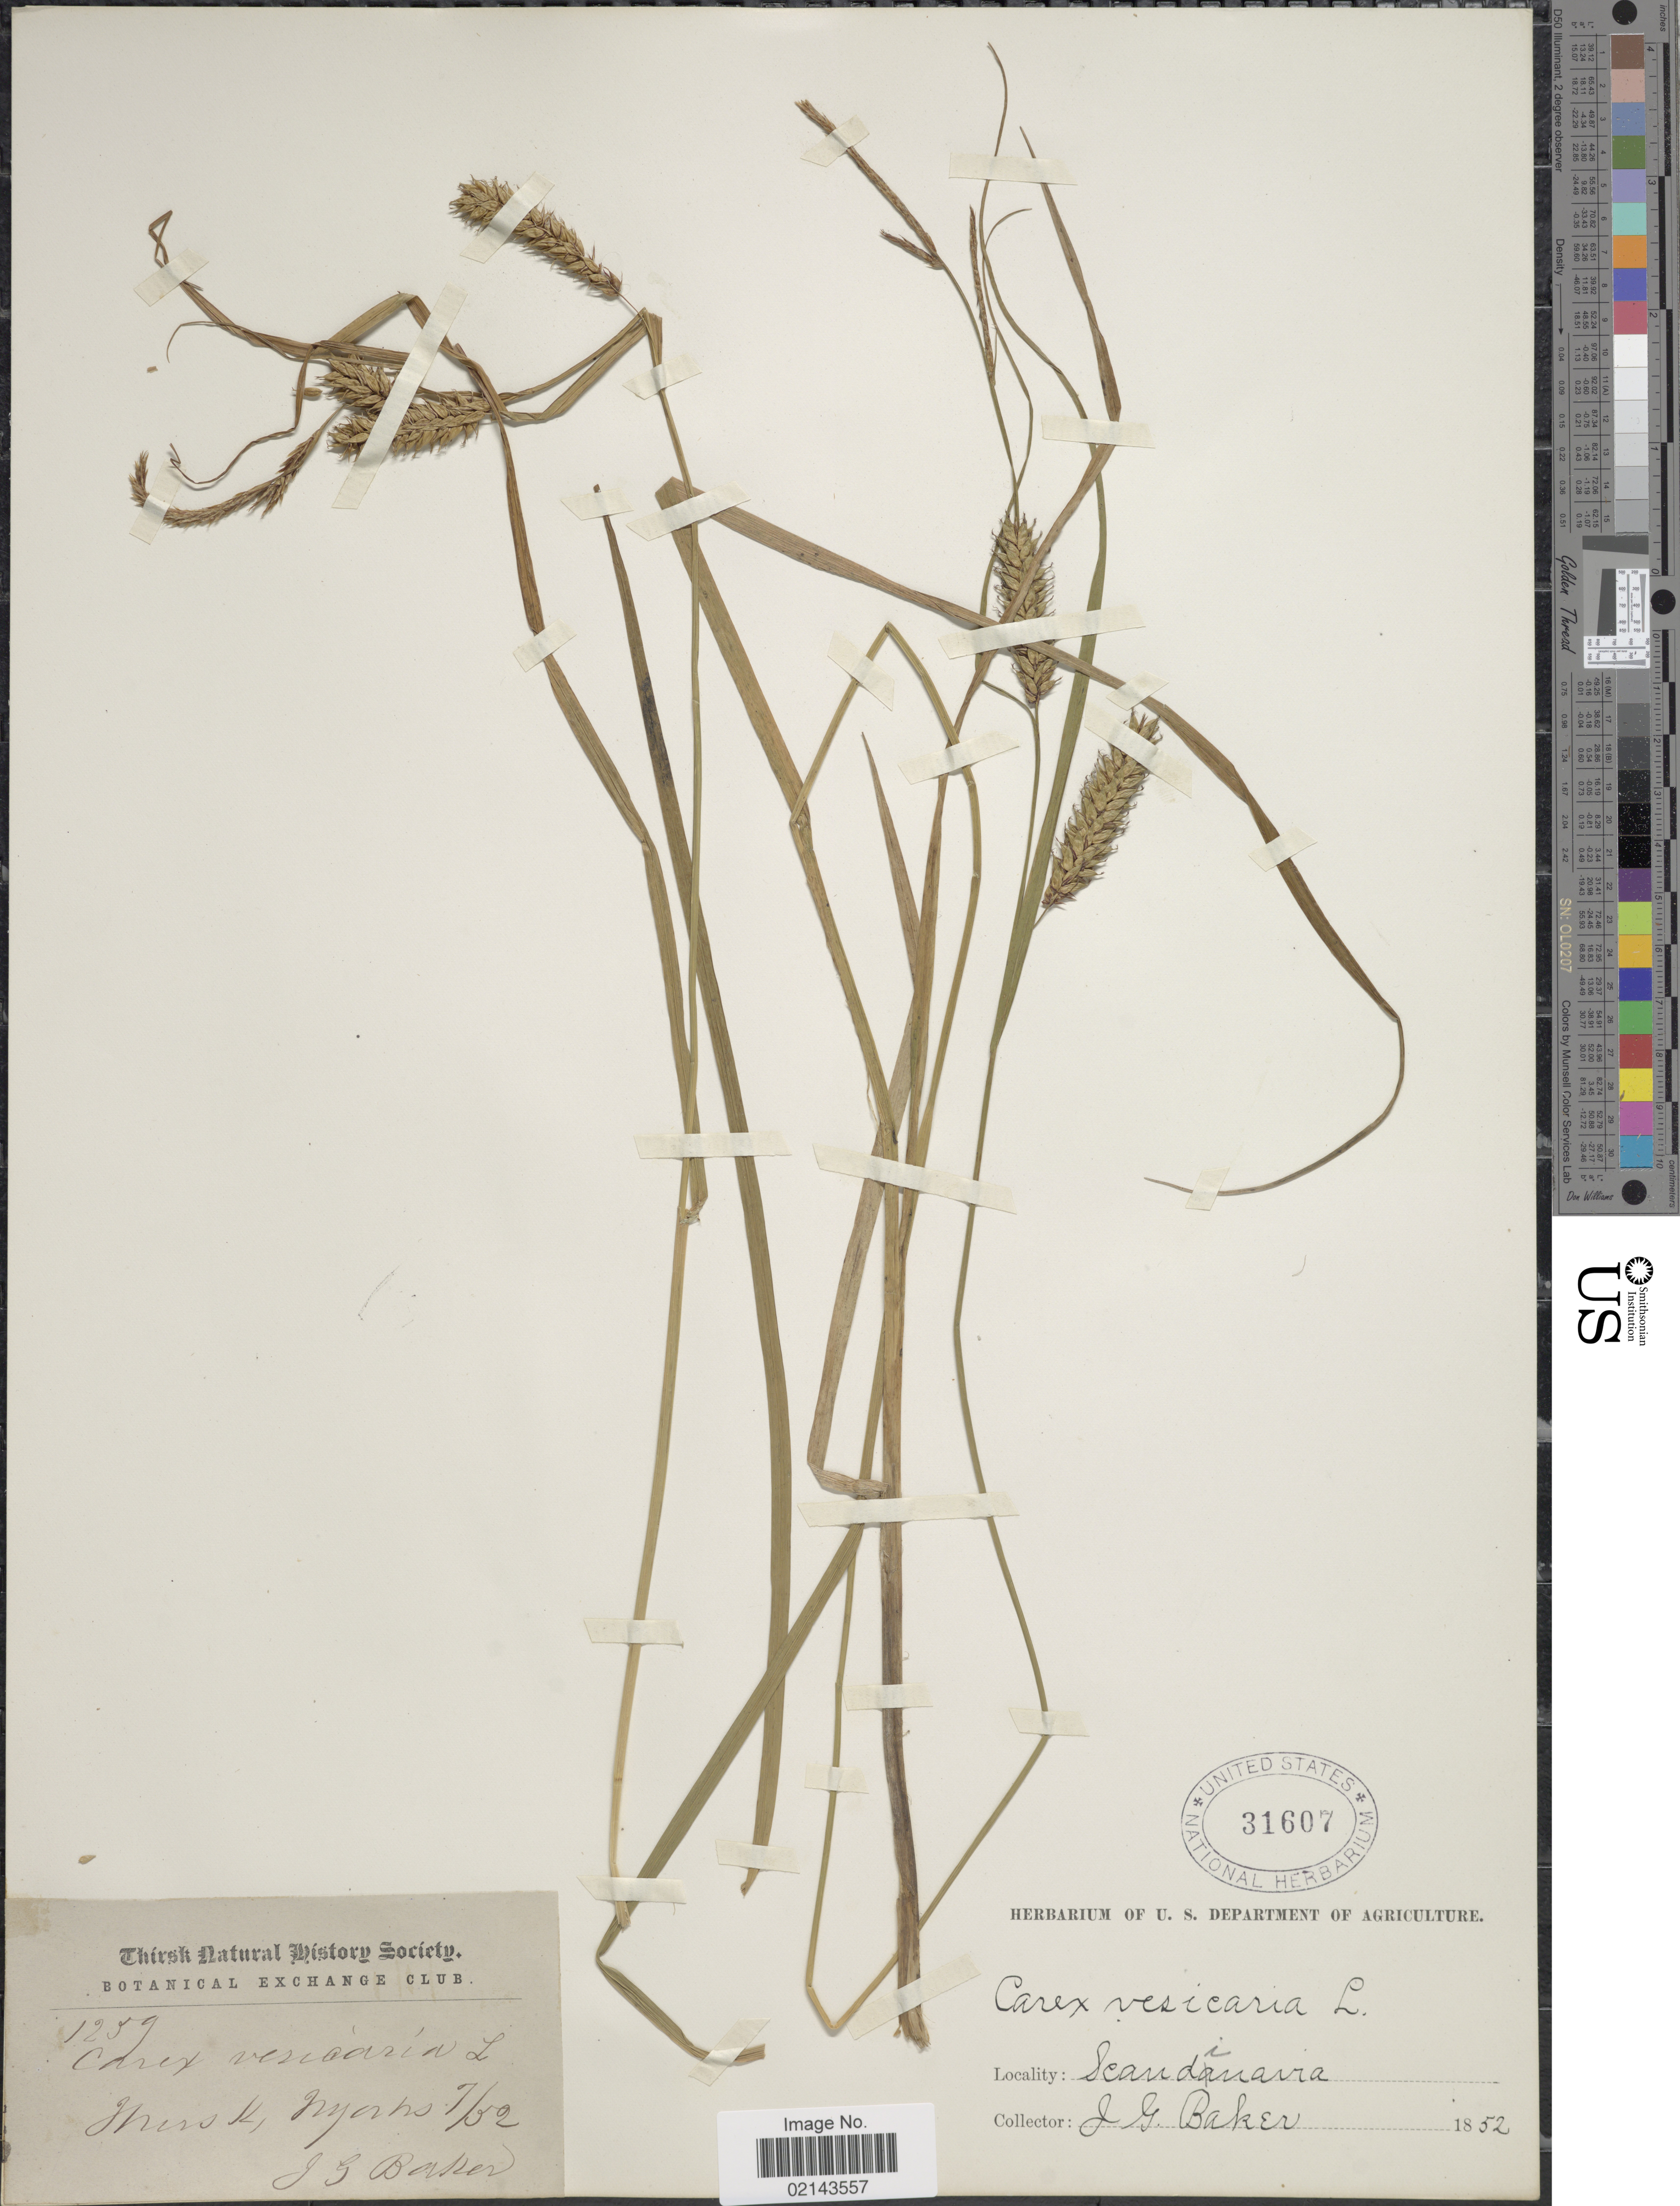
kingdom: Plantae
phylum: Tracheophyta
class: Liliopsida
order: Poales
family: Cyperaceae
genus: Carex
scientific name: Carex vesicaria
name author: L.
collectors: J. G. Baker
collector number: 1259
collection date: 1852-07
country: United Kingdom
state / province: England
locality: Thirsk, N Yorks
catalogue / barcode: US 31607